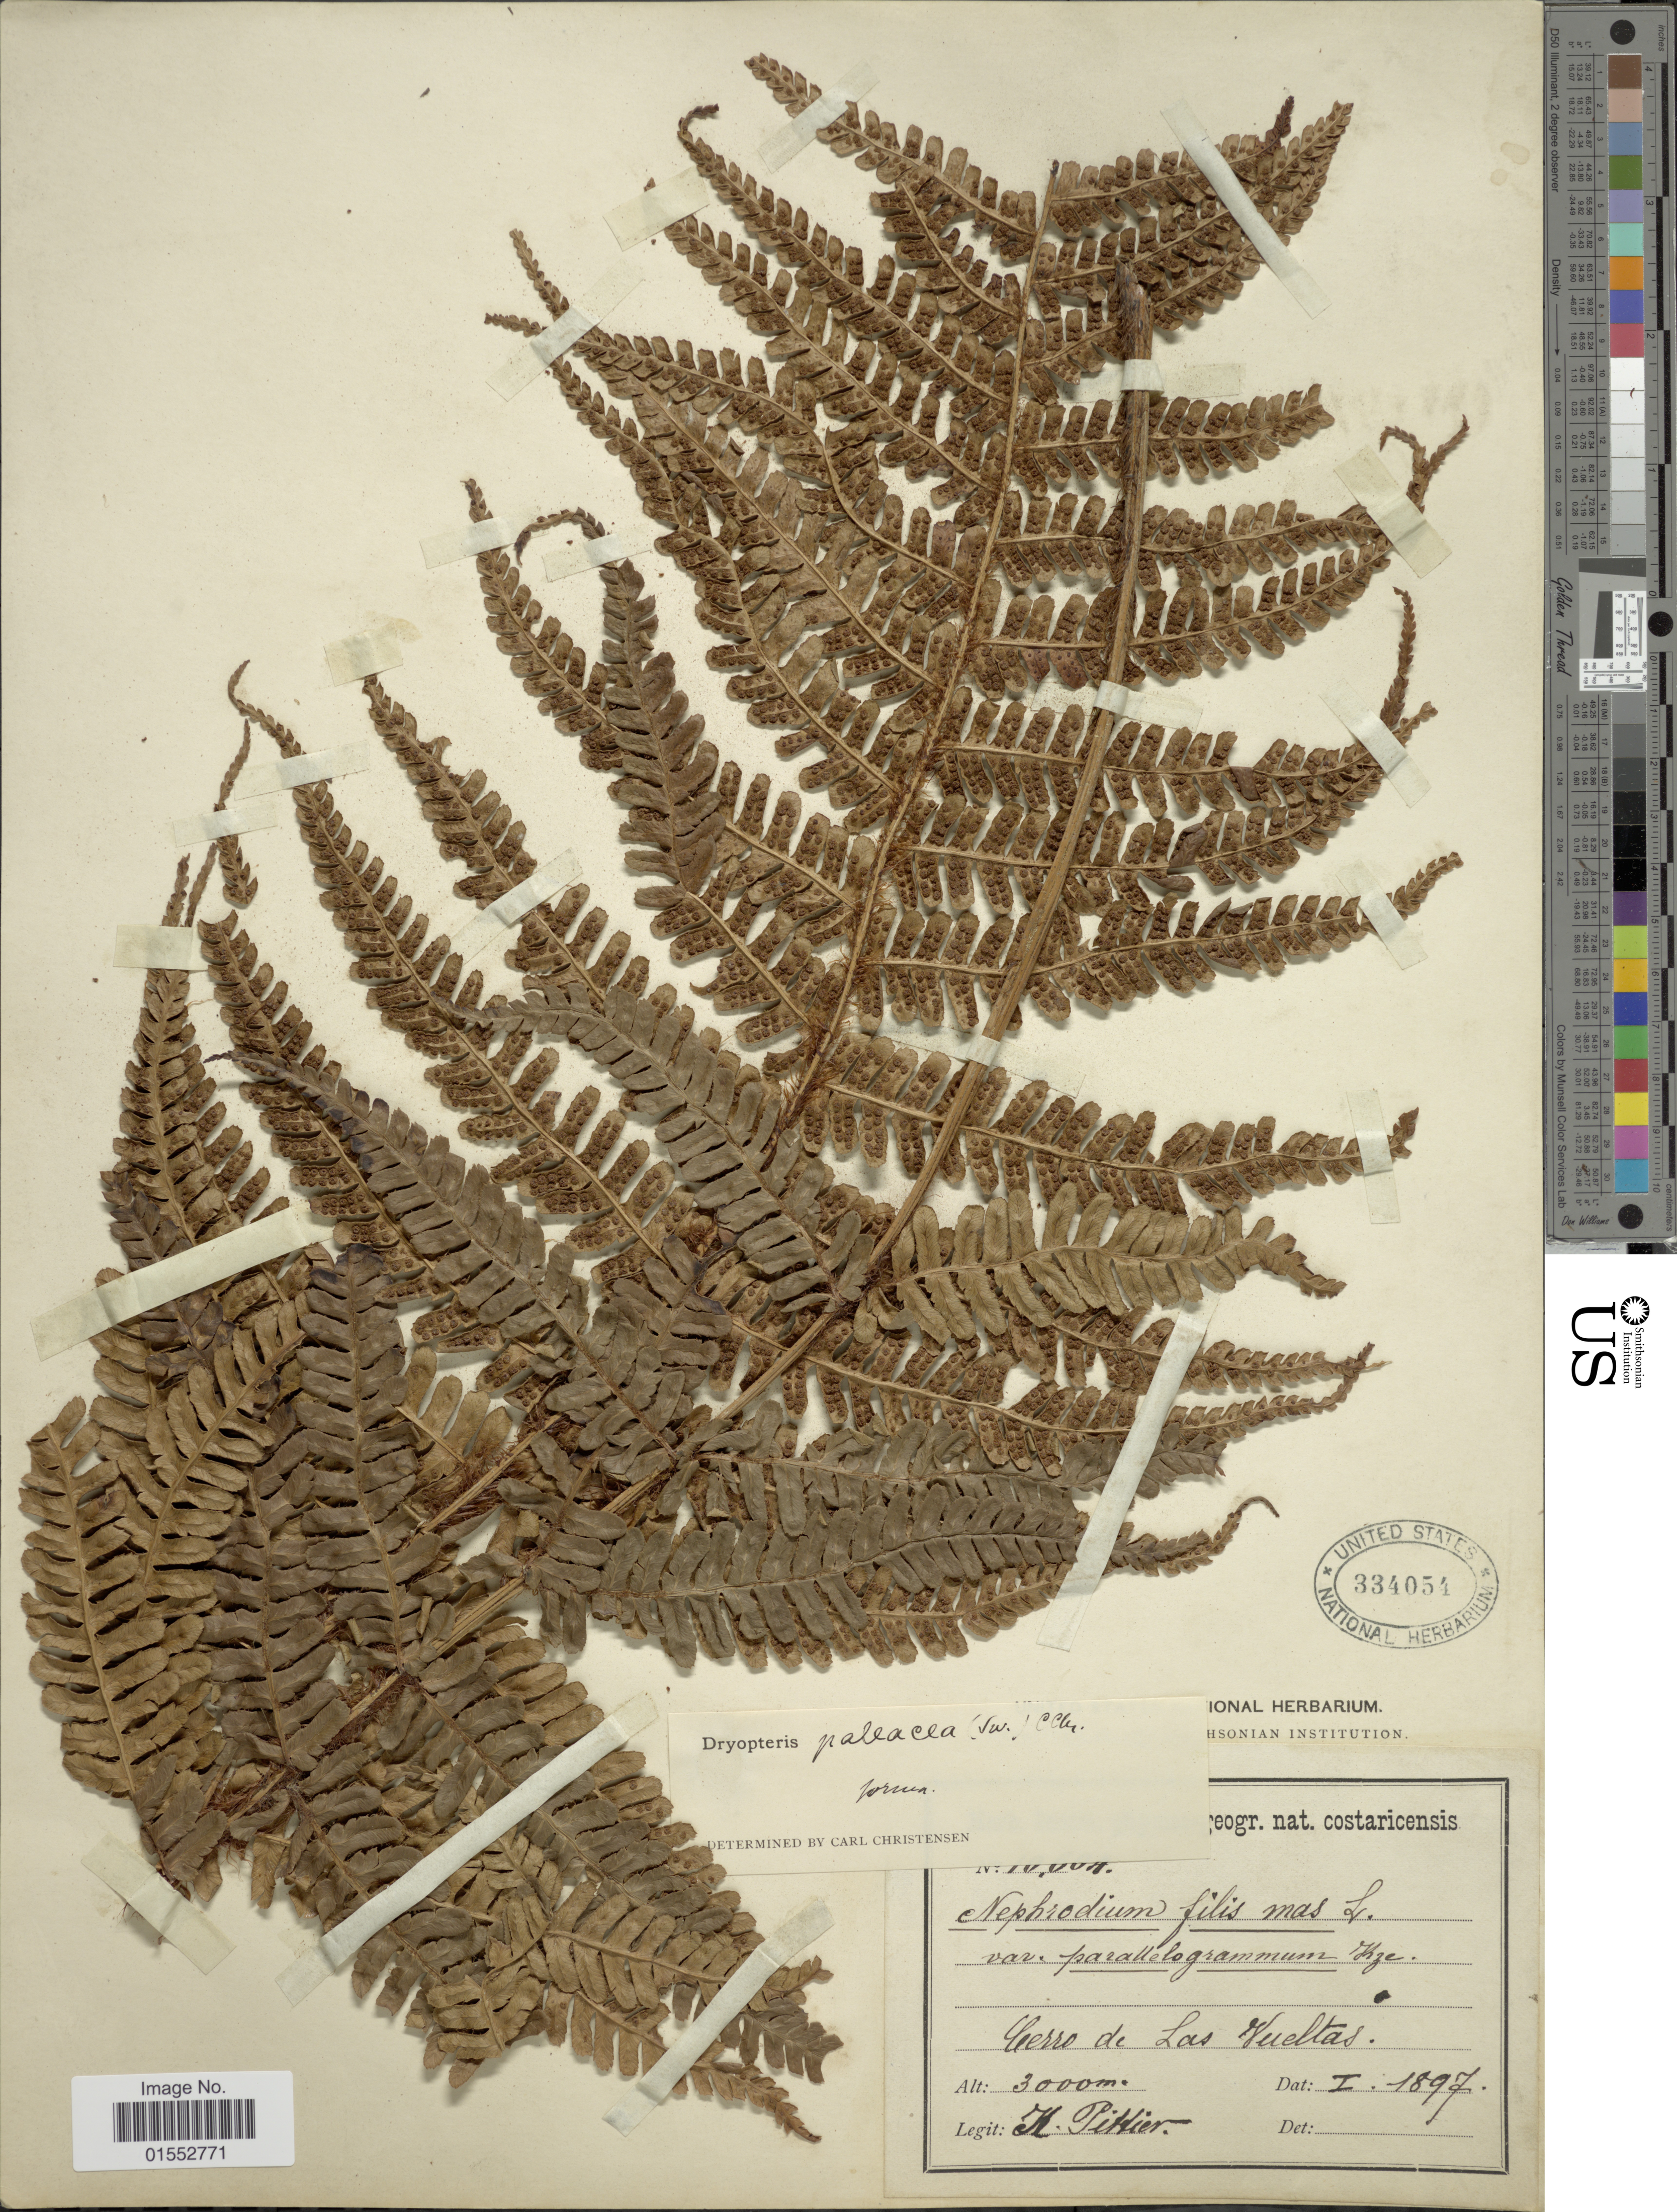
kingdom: Plantae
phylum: Tracheophyta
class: Polypodiopsida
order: Polypodiales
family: Dryopteridaceae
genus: Dryopteris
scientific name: Dryopteris wallichiana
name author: (Spreng.) Hyl.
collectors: H. F. Pittier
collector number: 1!4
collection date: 1897-01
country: Costa Rica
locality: Cerro de Las Vueltas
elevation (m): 3000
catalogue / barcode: US 334054